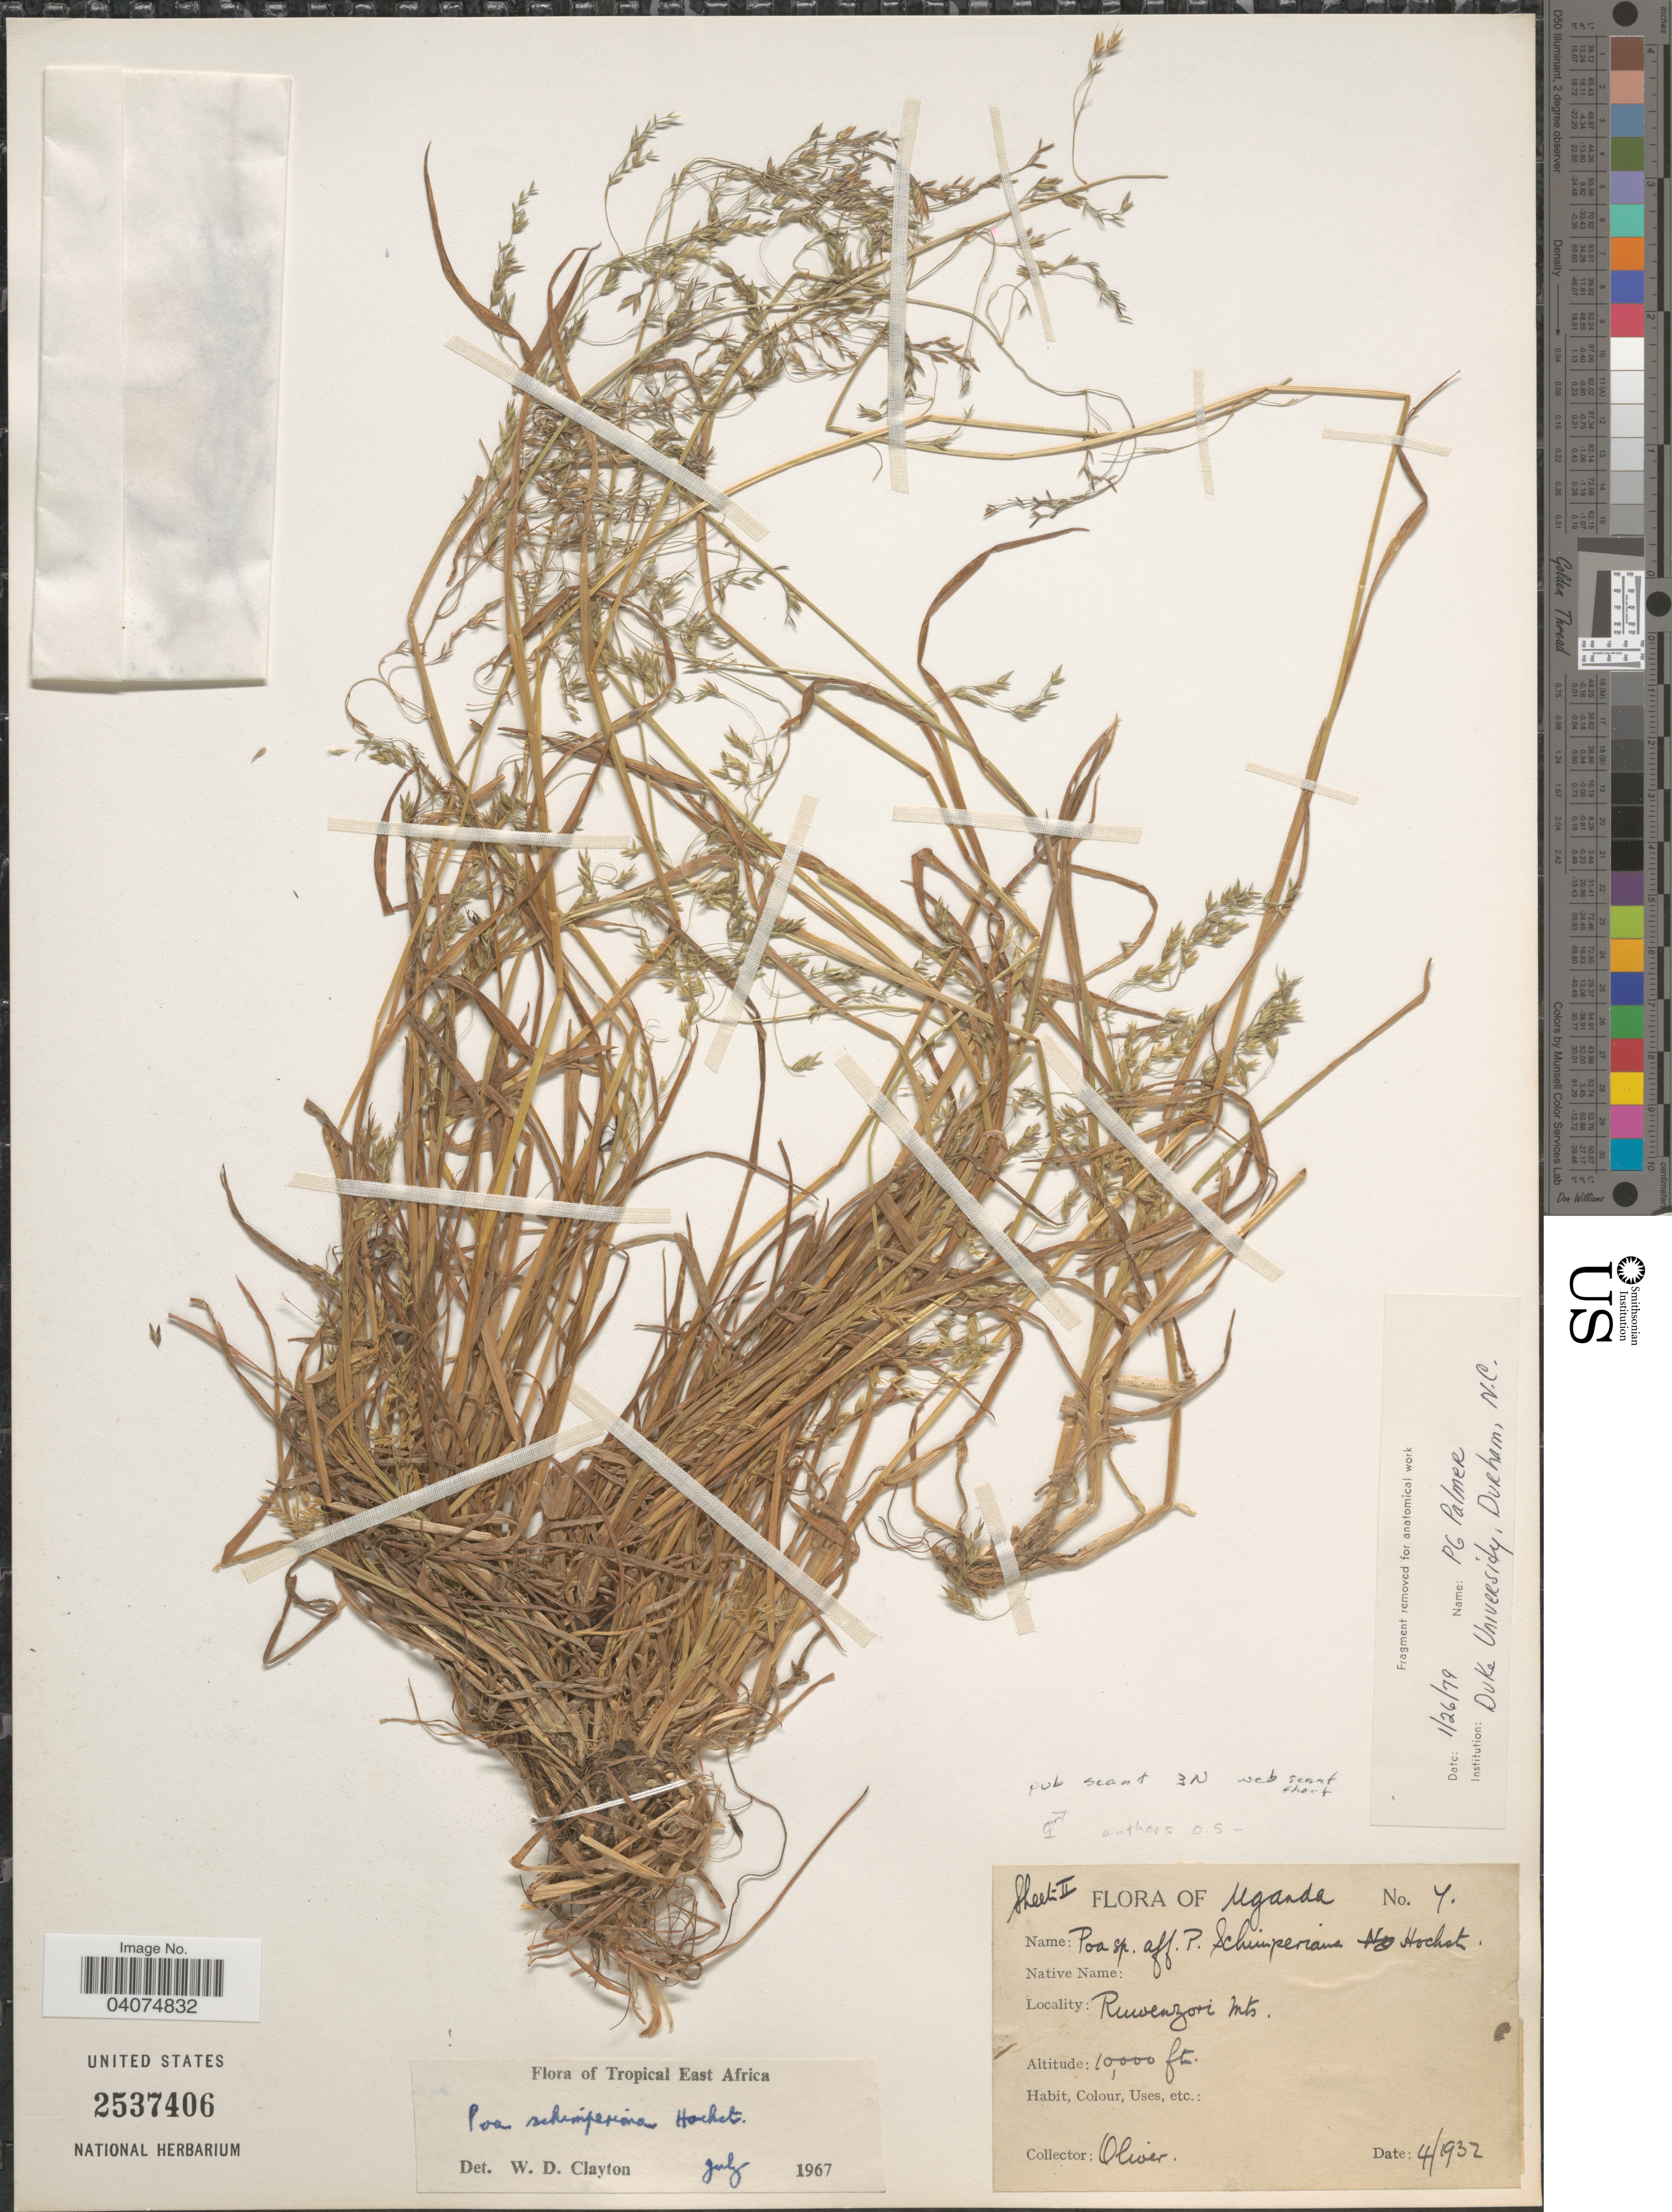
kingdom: Plantae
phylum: Tracheophyta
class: Liliopsida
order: Poales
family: Poaceae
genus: Poa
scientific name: Poa schimperiana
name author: Hochst. ex A. Rich.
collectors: Oliver, --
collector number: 7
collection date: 1932-04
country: Uganda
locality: Ruwenzori Mts.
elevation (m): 3048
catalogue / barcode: US 2537406